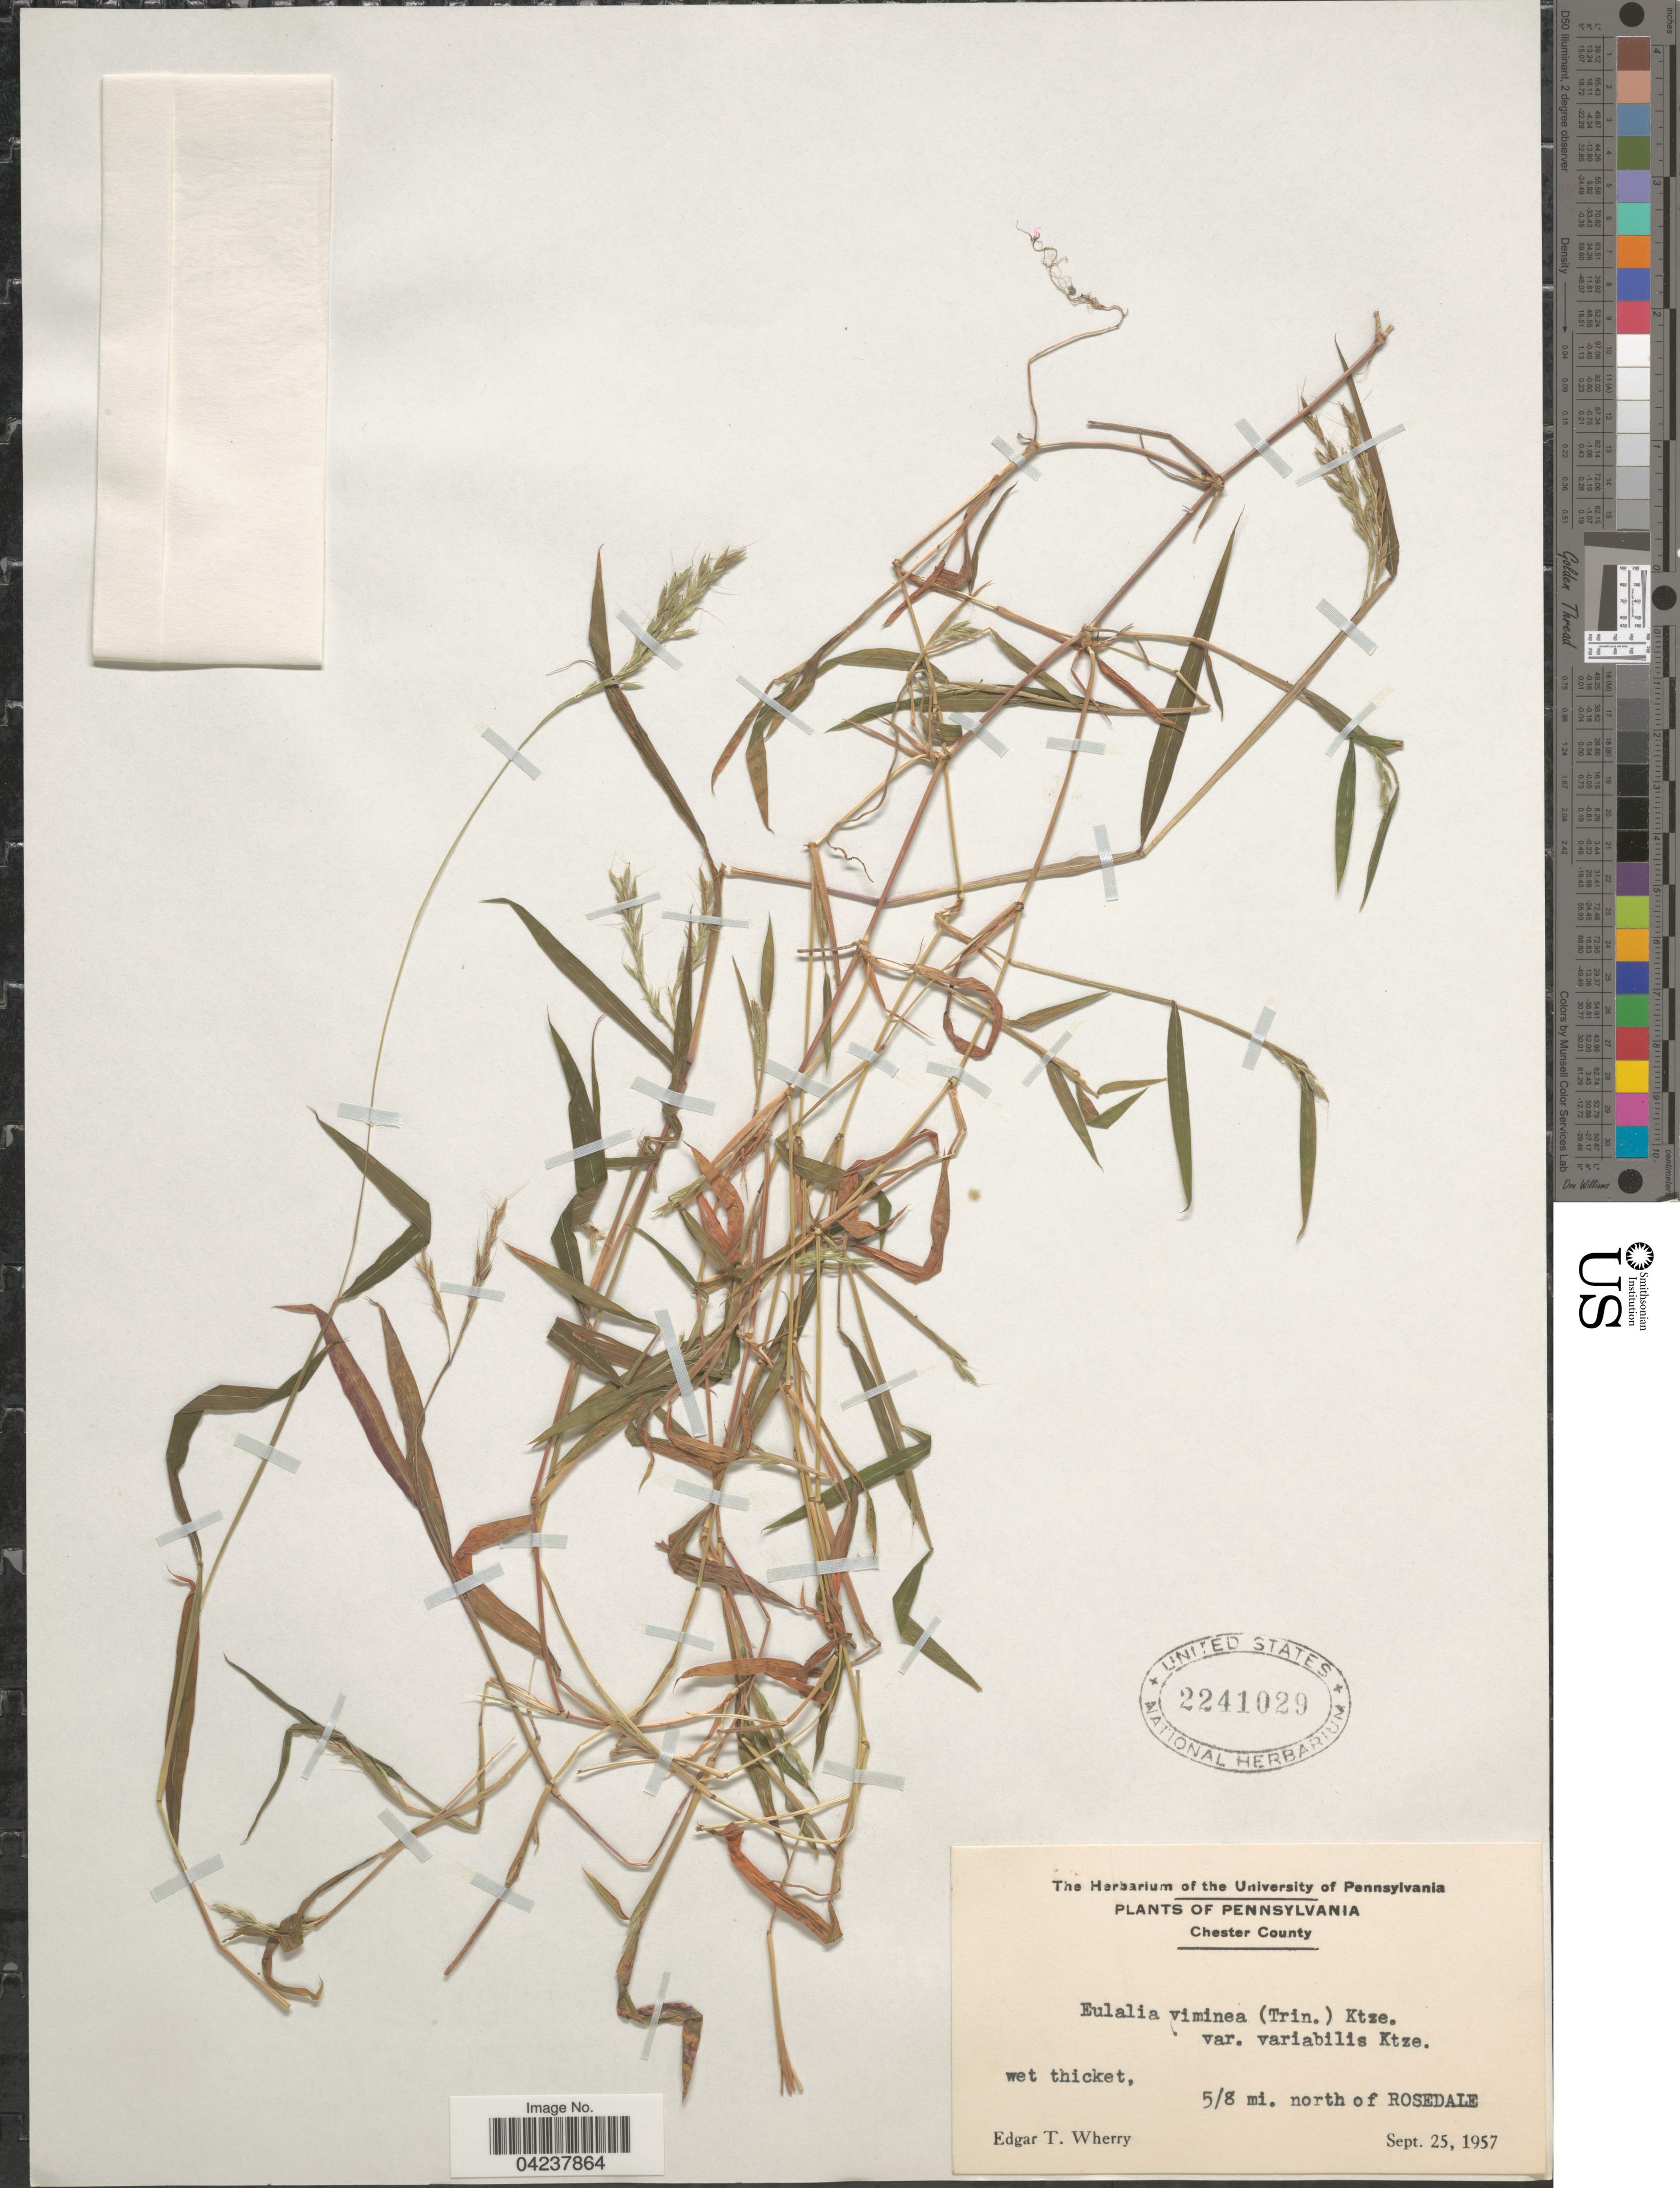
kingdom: Plantae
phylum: Tracheophyta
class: Liliopsida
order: Poales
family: Poaceae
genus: Microstegium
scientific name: Microstegium vimineum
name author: (Trin.) A. Camus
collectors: E. T. Wherry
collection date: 1957-09-25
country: United States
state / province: Pennsylvania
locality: Chester County. 5/8 mi. north of Rosedale.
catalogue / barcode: US 2241029